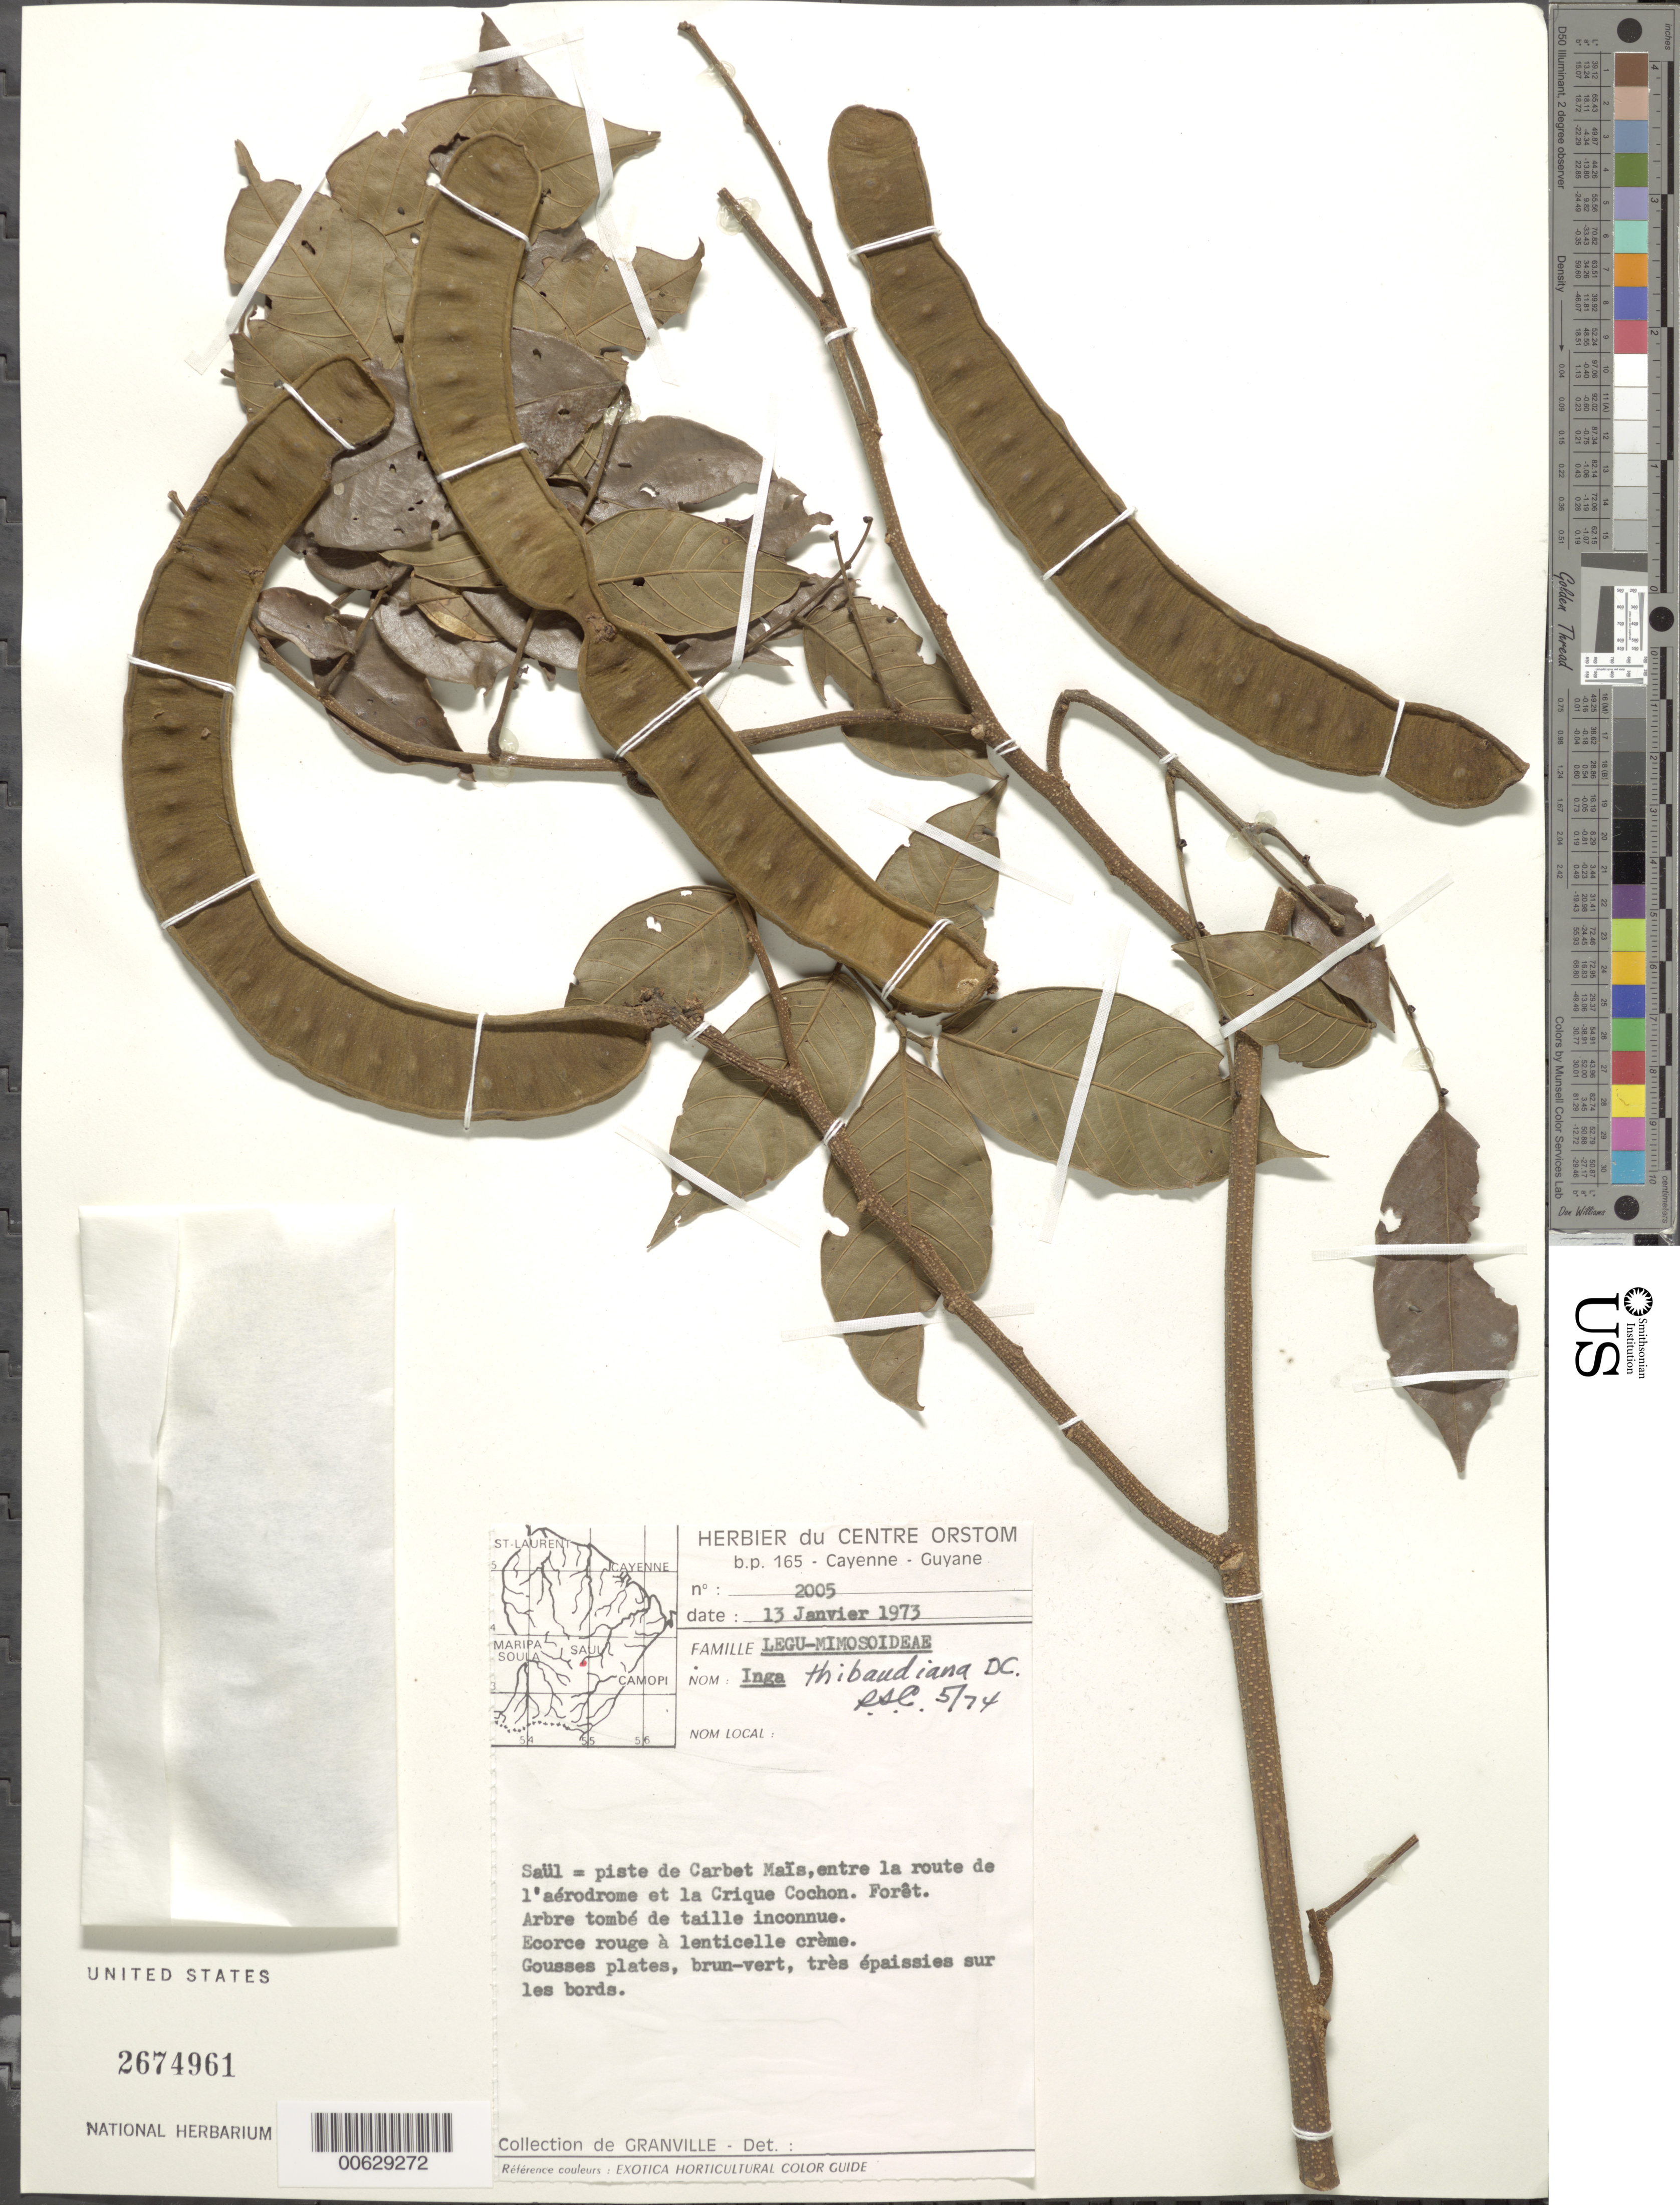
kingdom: Plantae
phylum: Tracheophyta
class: Magnoliopsida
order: Fabales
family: Fabaceae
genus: Inga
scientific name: Inga thibaudiana subsp. thibaudiana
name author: DC.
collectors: J.-J. de Granville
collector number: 2005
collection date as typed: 13-Jan-74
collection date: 1974-01-13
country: French Guiana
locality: Saül, piste de Carbet Maïs, betw. airport & Crique Cochon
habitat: Foret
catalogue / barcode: US 2674961